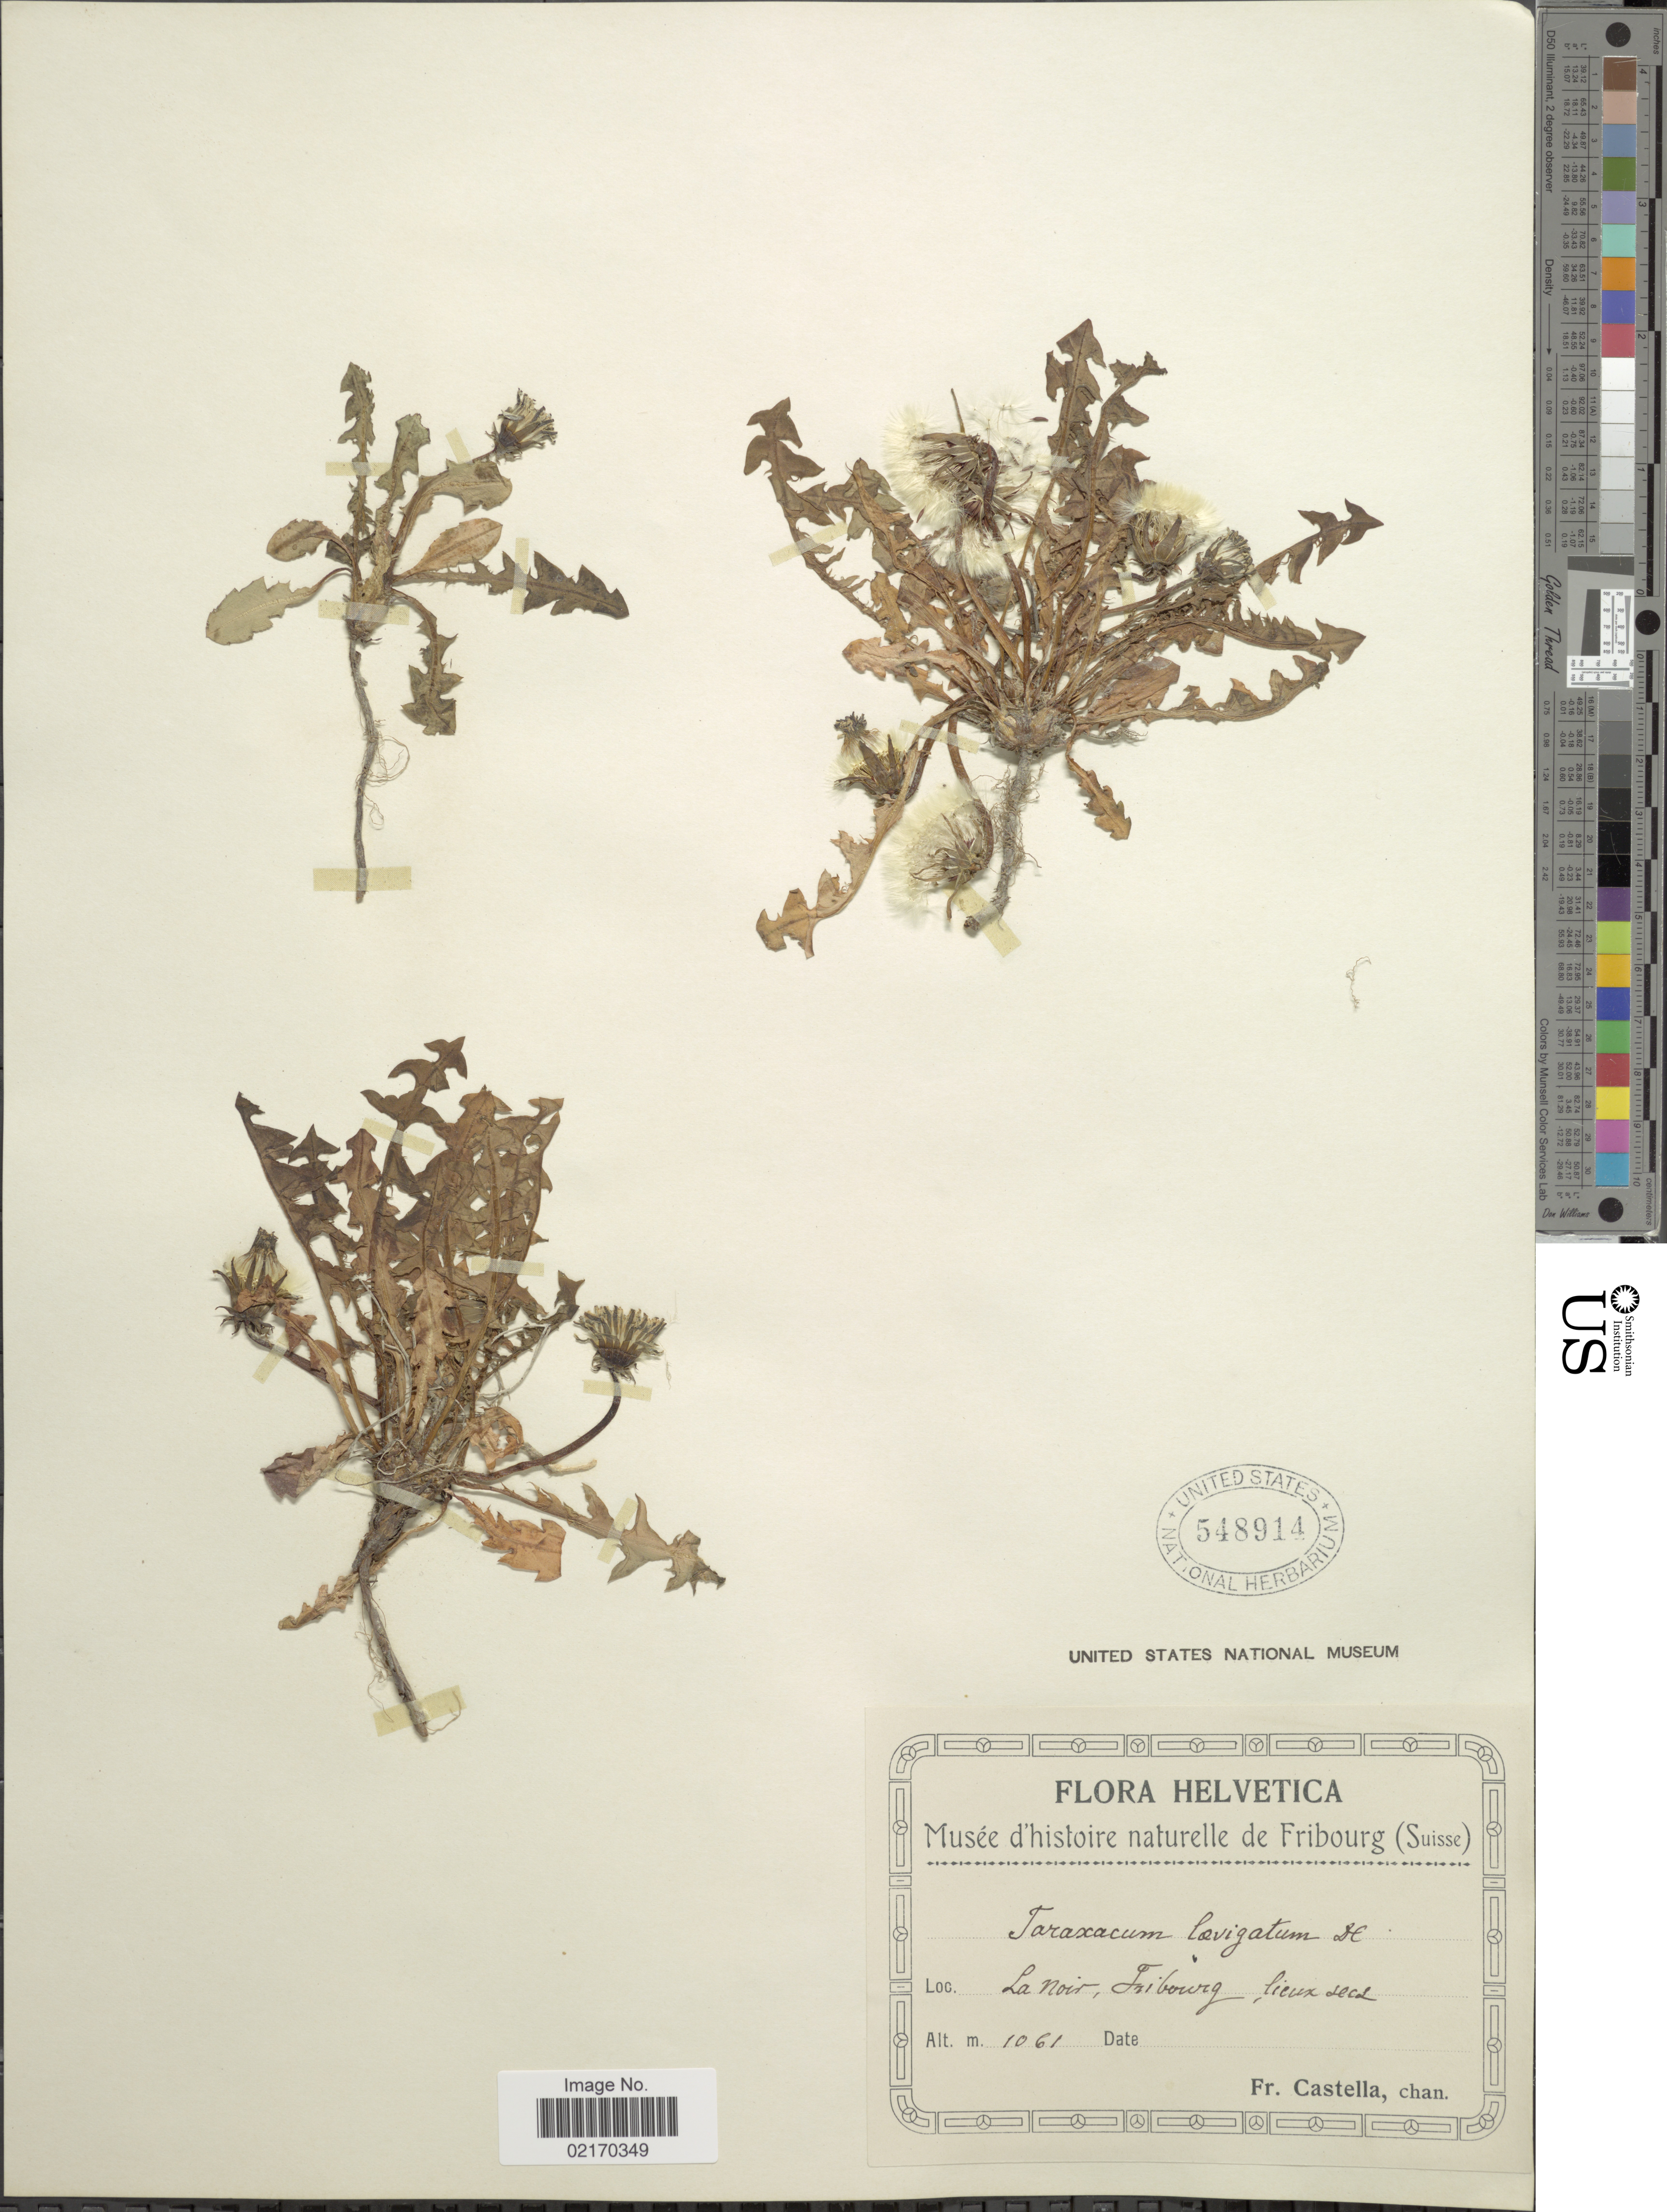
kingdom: Plantae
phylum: Tracheophyta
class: Magnoliopsida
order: Asterales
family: Asteraceae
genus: Taraxacum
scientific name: Taraxacum erythrospermum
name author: Andrz. ex Besser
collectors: Fr. Castella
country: Switzerland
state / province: Fribourg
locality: La Noir, Fribourg, lieux secs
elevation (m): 1061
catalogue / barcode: US 548914